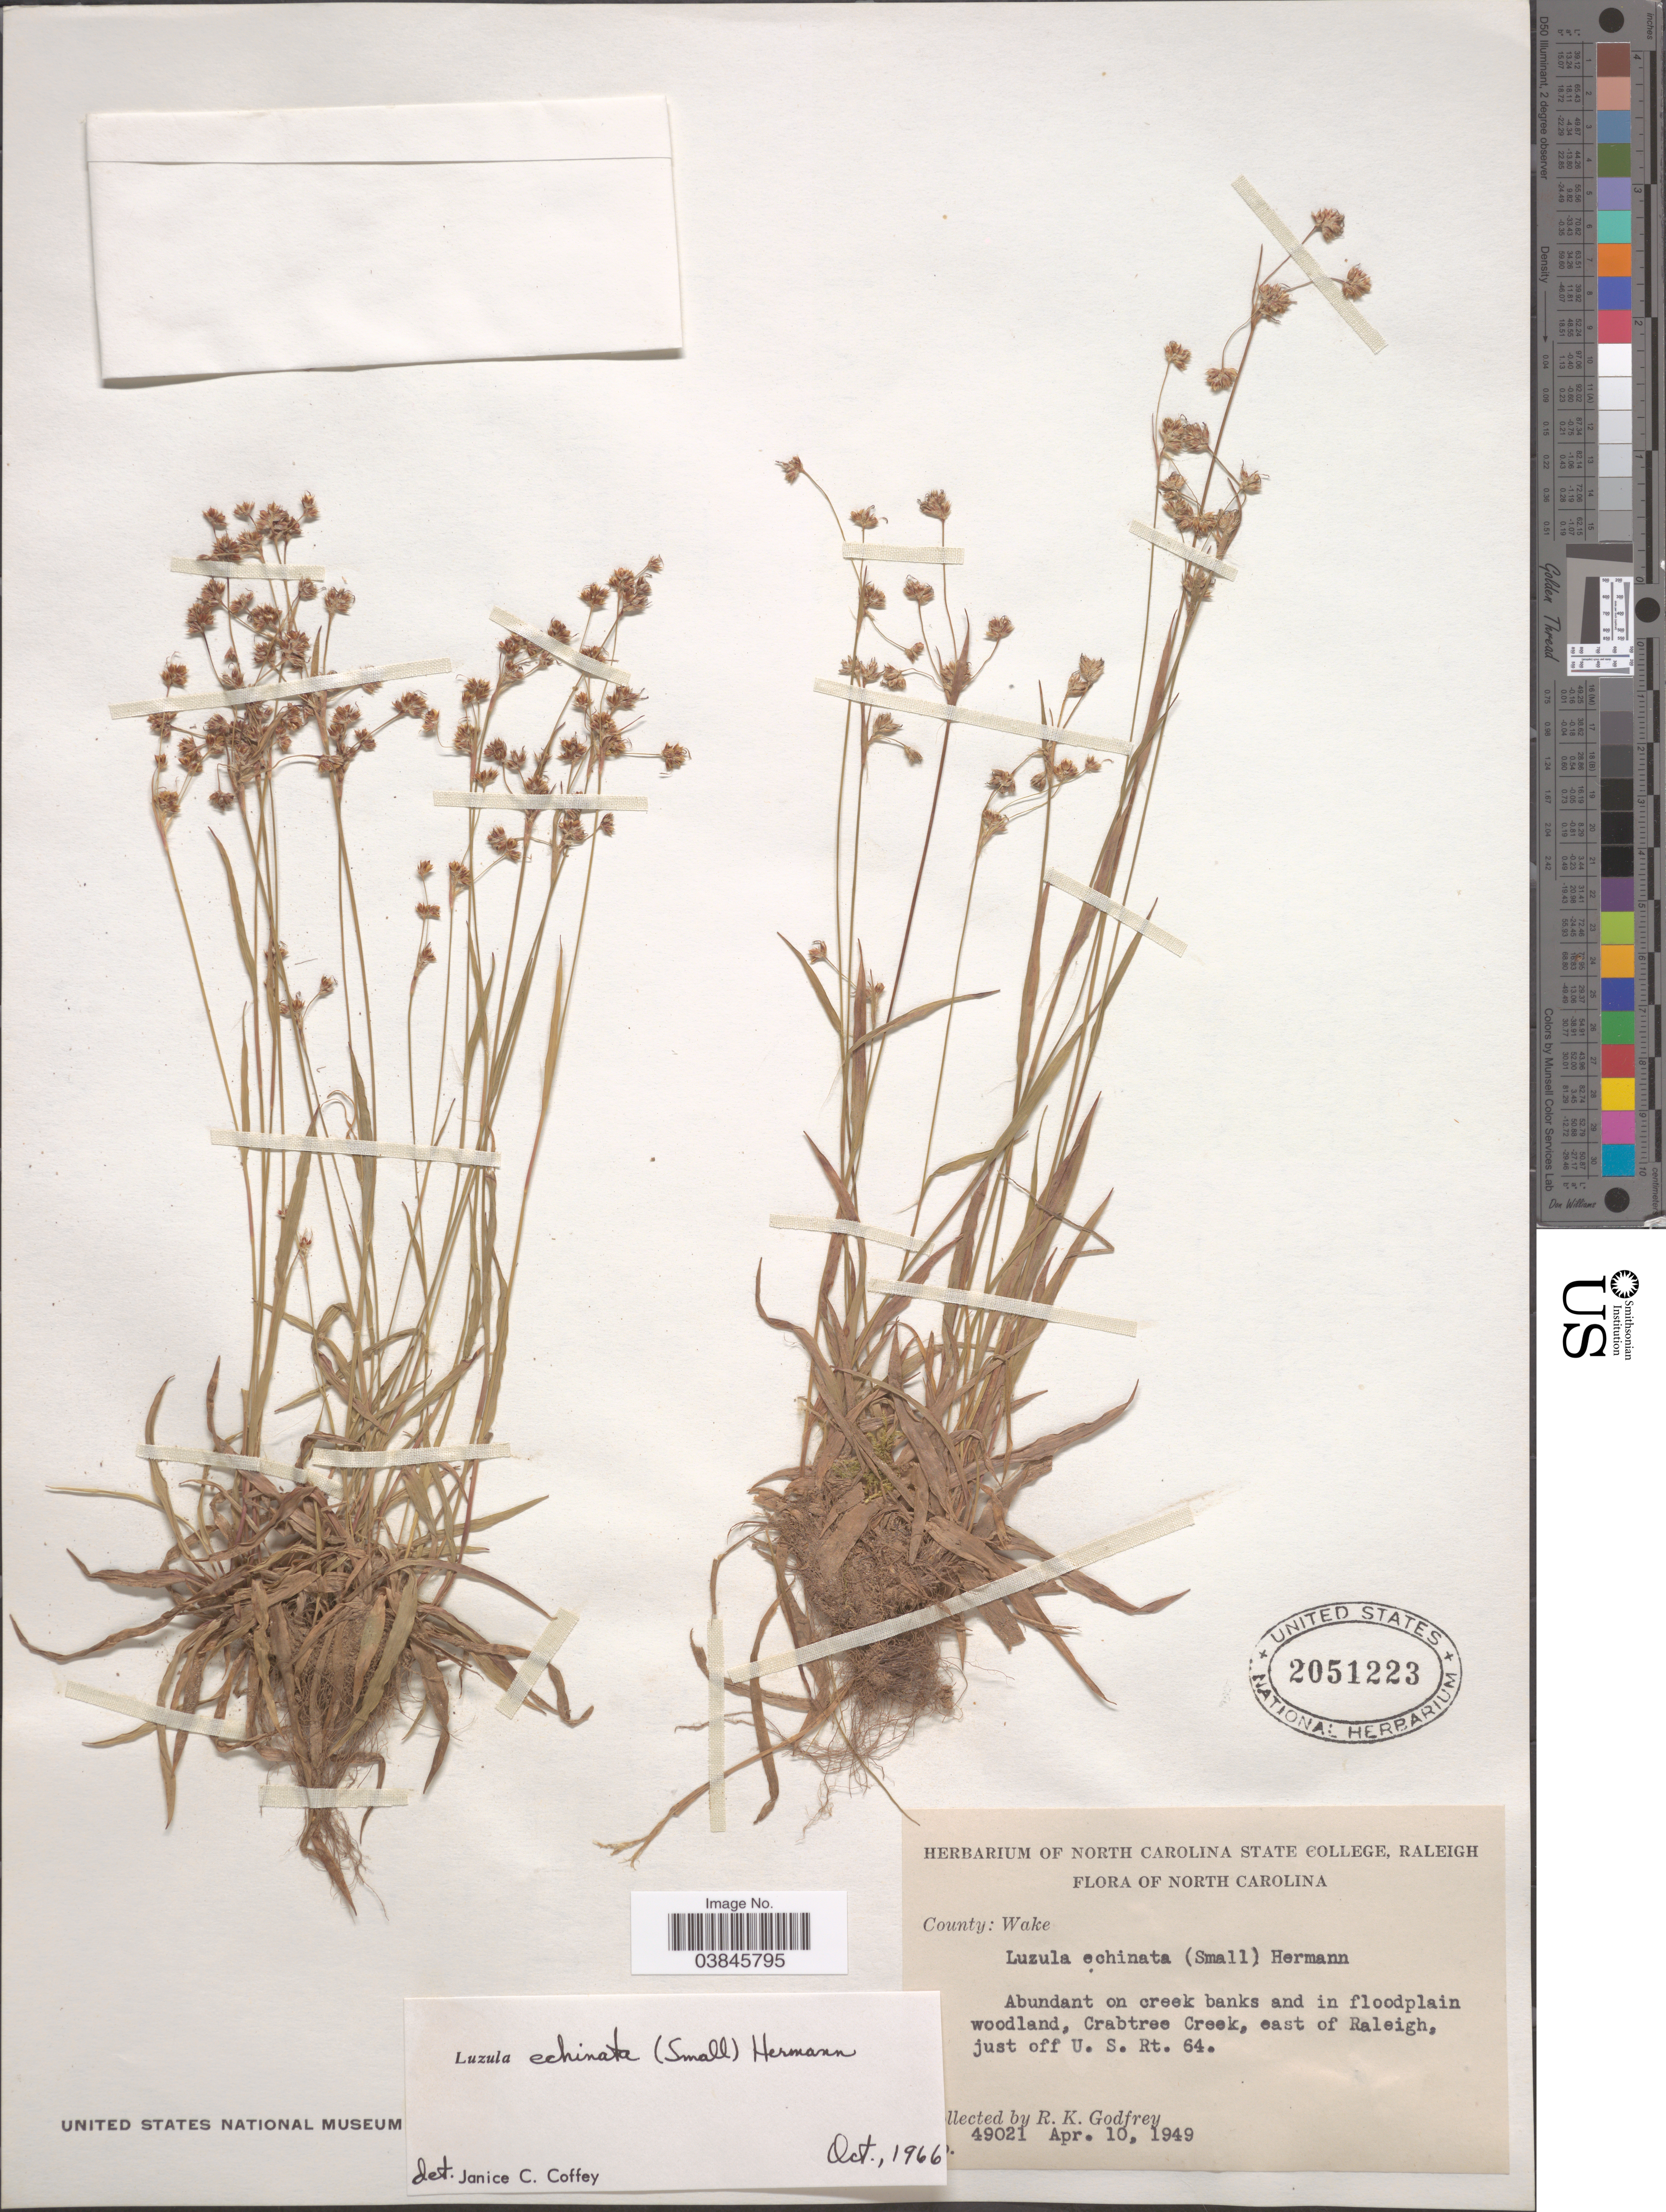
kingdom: Plantae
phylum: Tracheophyta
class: Liliopsida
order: Poales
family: Juncaceae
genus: Luzula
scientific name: Luzula echinata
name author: (Small) F.J. Herm.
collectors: R. K. Godfrey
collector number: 49021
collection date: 1949-04-10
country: United States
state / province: North Carolina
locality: County: Wake. Crabtree Creek, east of Raleigh, just off U. S. Rt. 64.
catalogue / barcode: US 2051223